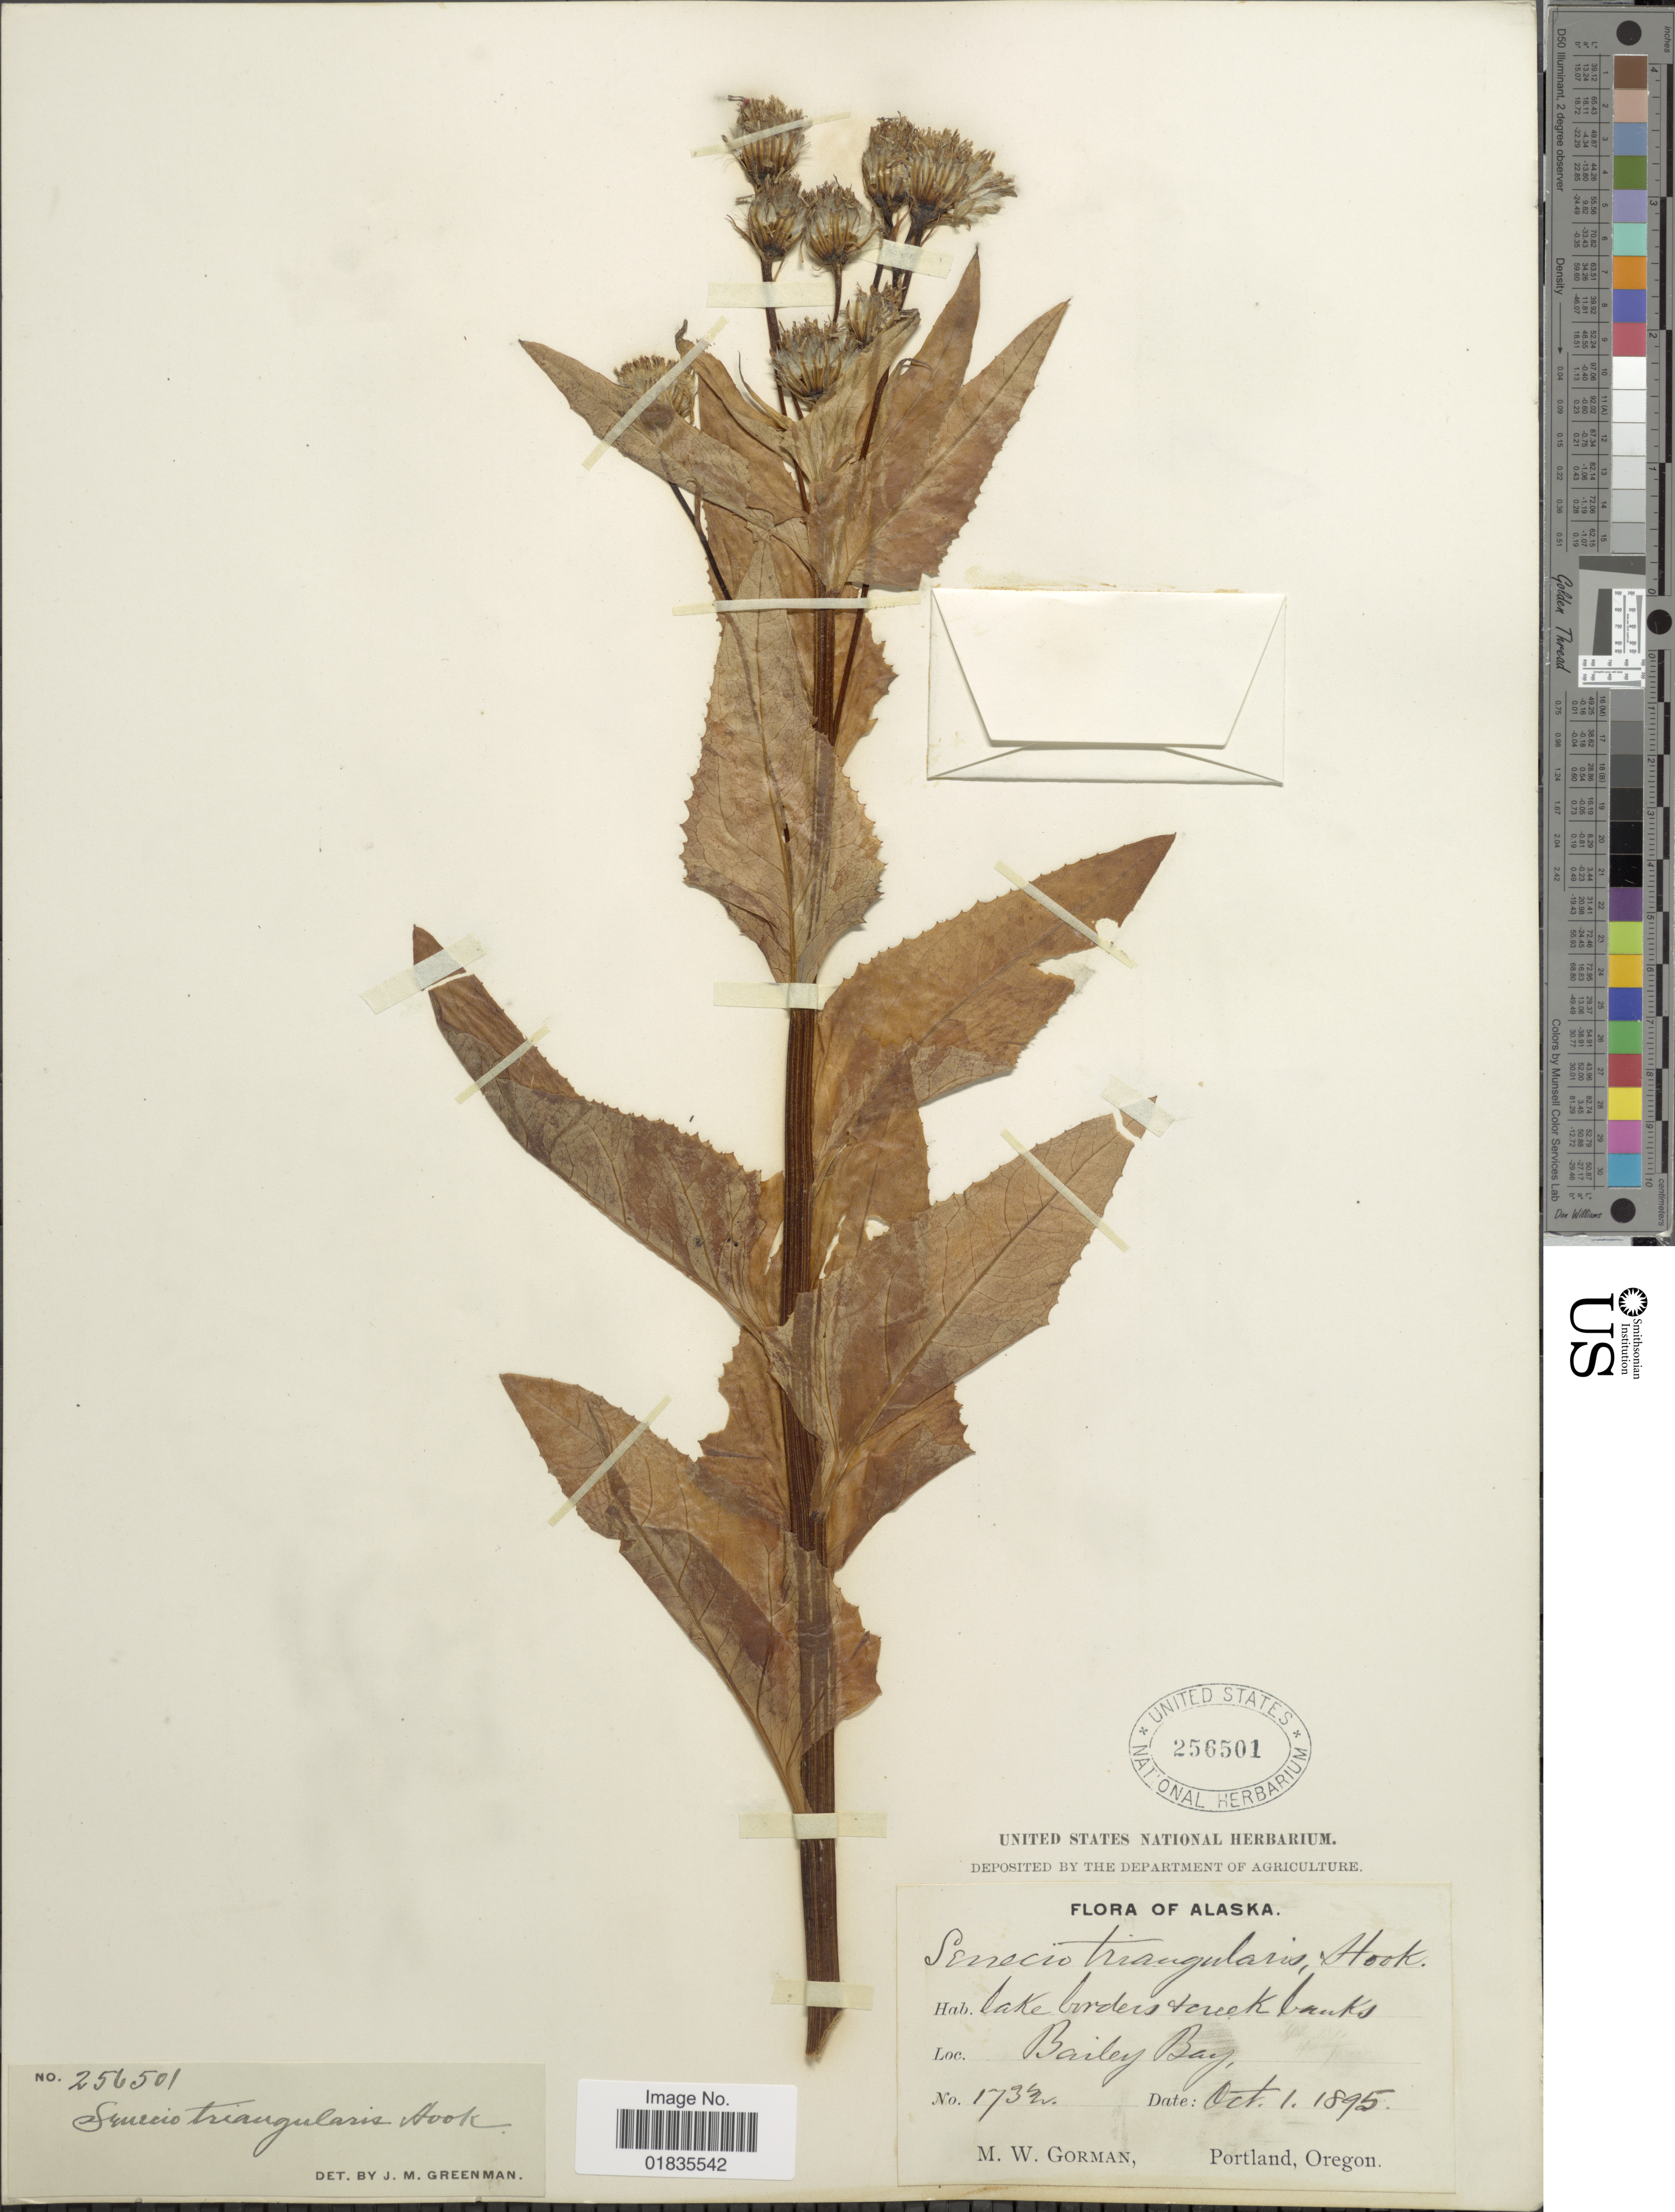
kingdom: Plantae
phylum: Tracheophyta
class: Magnoliopsida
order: Asterales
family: Asteraceae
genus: Senecio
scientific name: Senecio triangularis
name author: Hook.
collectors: M. W. Gorman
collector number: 1732*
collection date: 1895-10-01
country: United States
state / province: Alaska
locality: Lake borders + creek banks, Bailey Bay.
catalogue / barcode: US 256501